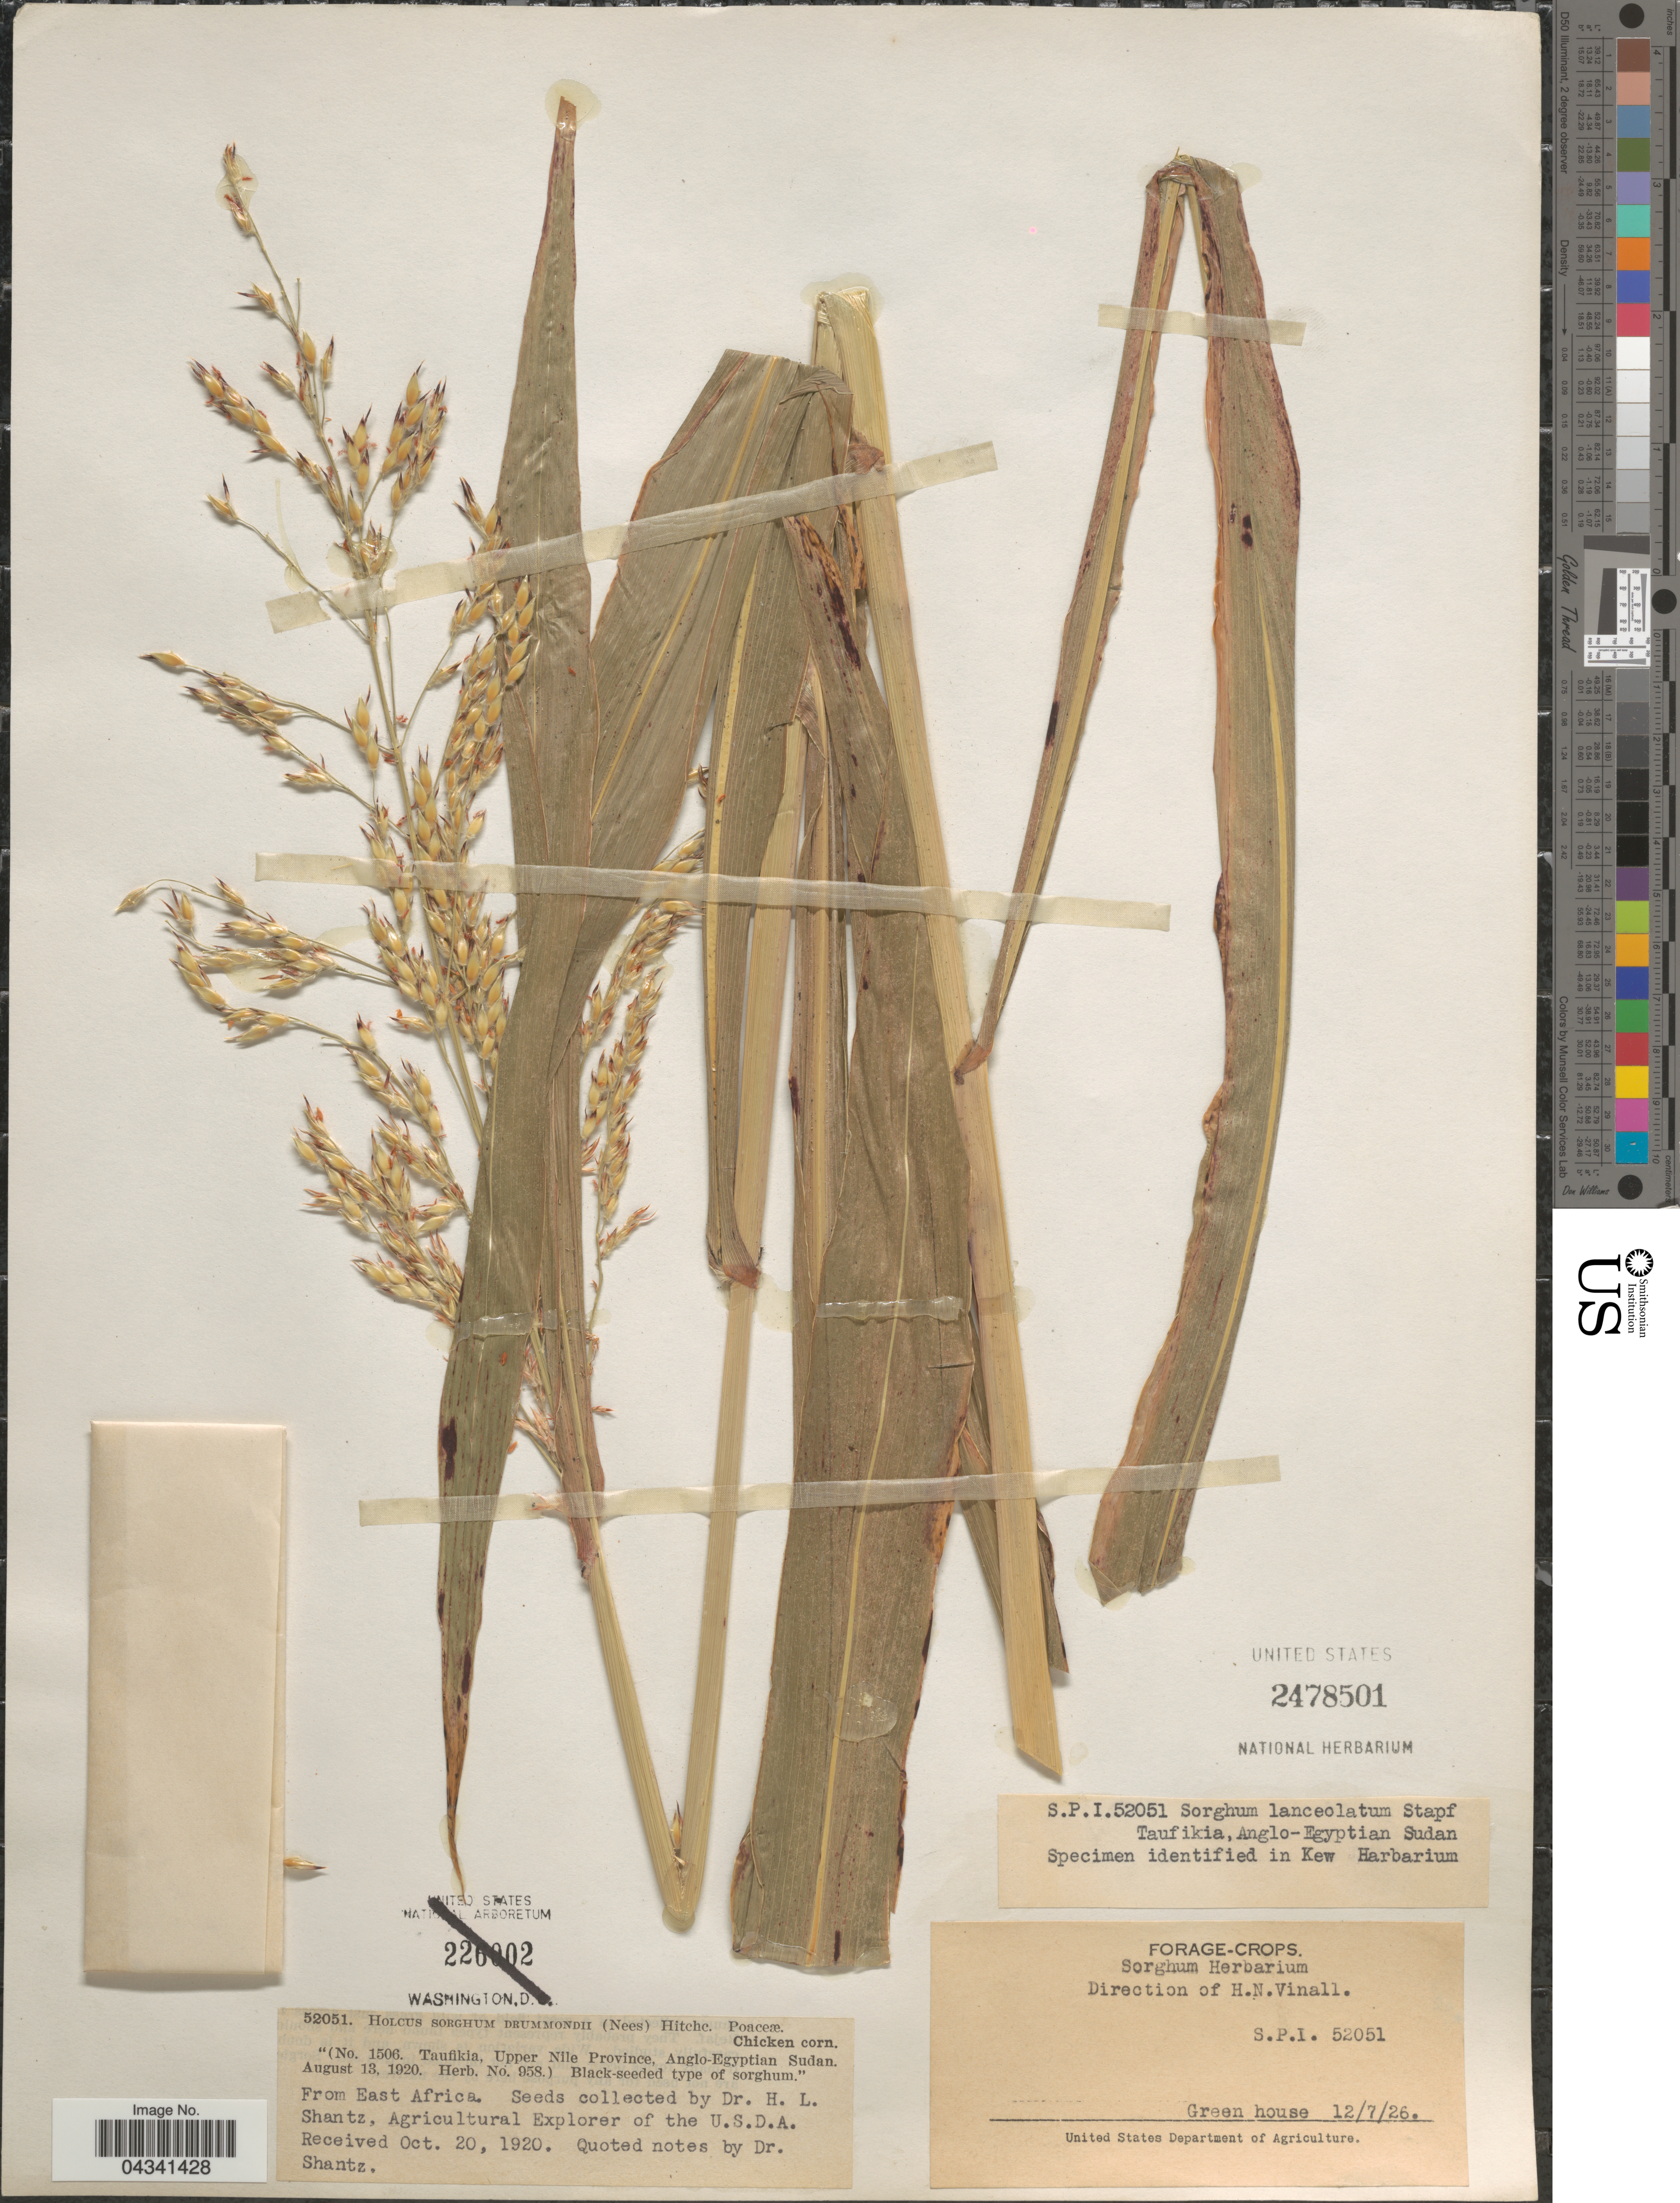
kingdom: Plantae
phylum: Tracheophyta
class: Liliopsida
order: Poales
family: Poaceae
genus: Sorghum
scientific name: Sorghum arundinaceum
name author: (Desv.) Stapf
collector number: S.P.I. 52051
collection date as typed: Transcribed d/m/y: 7/12/26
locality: Green house.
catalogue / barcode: US 2478501